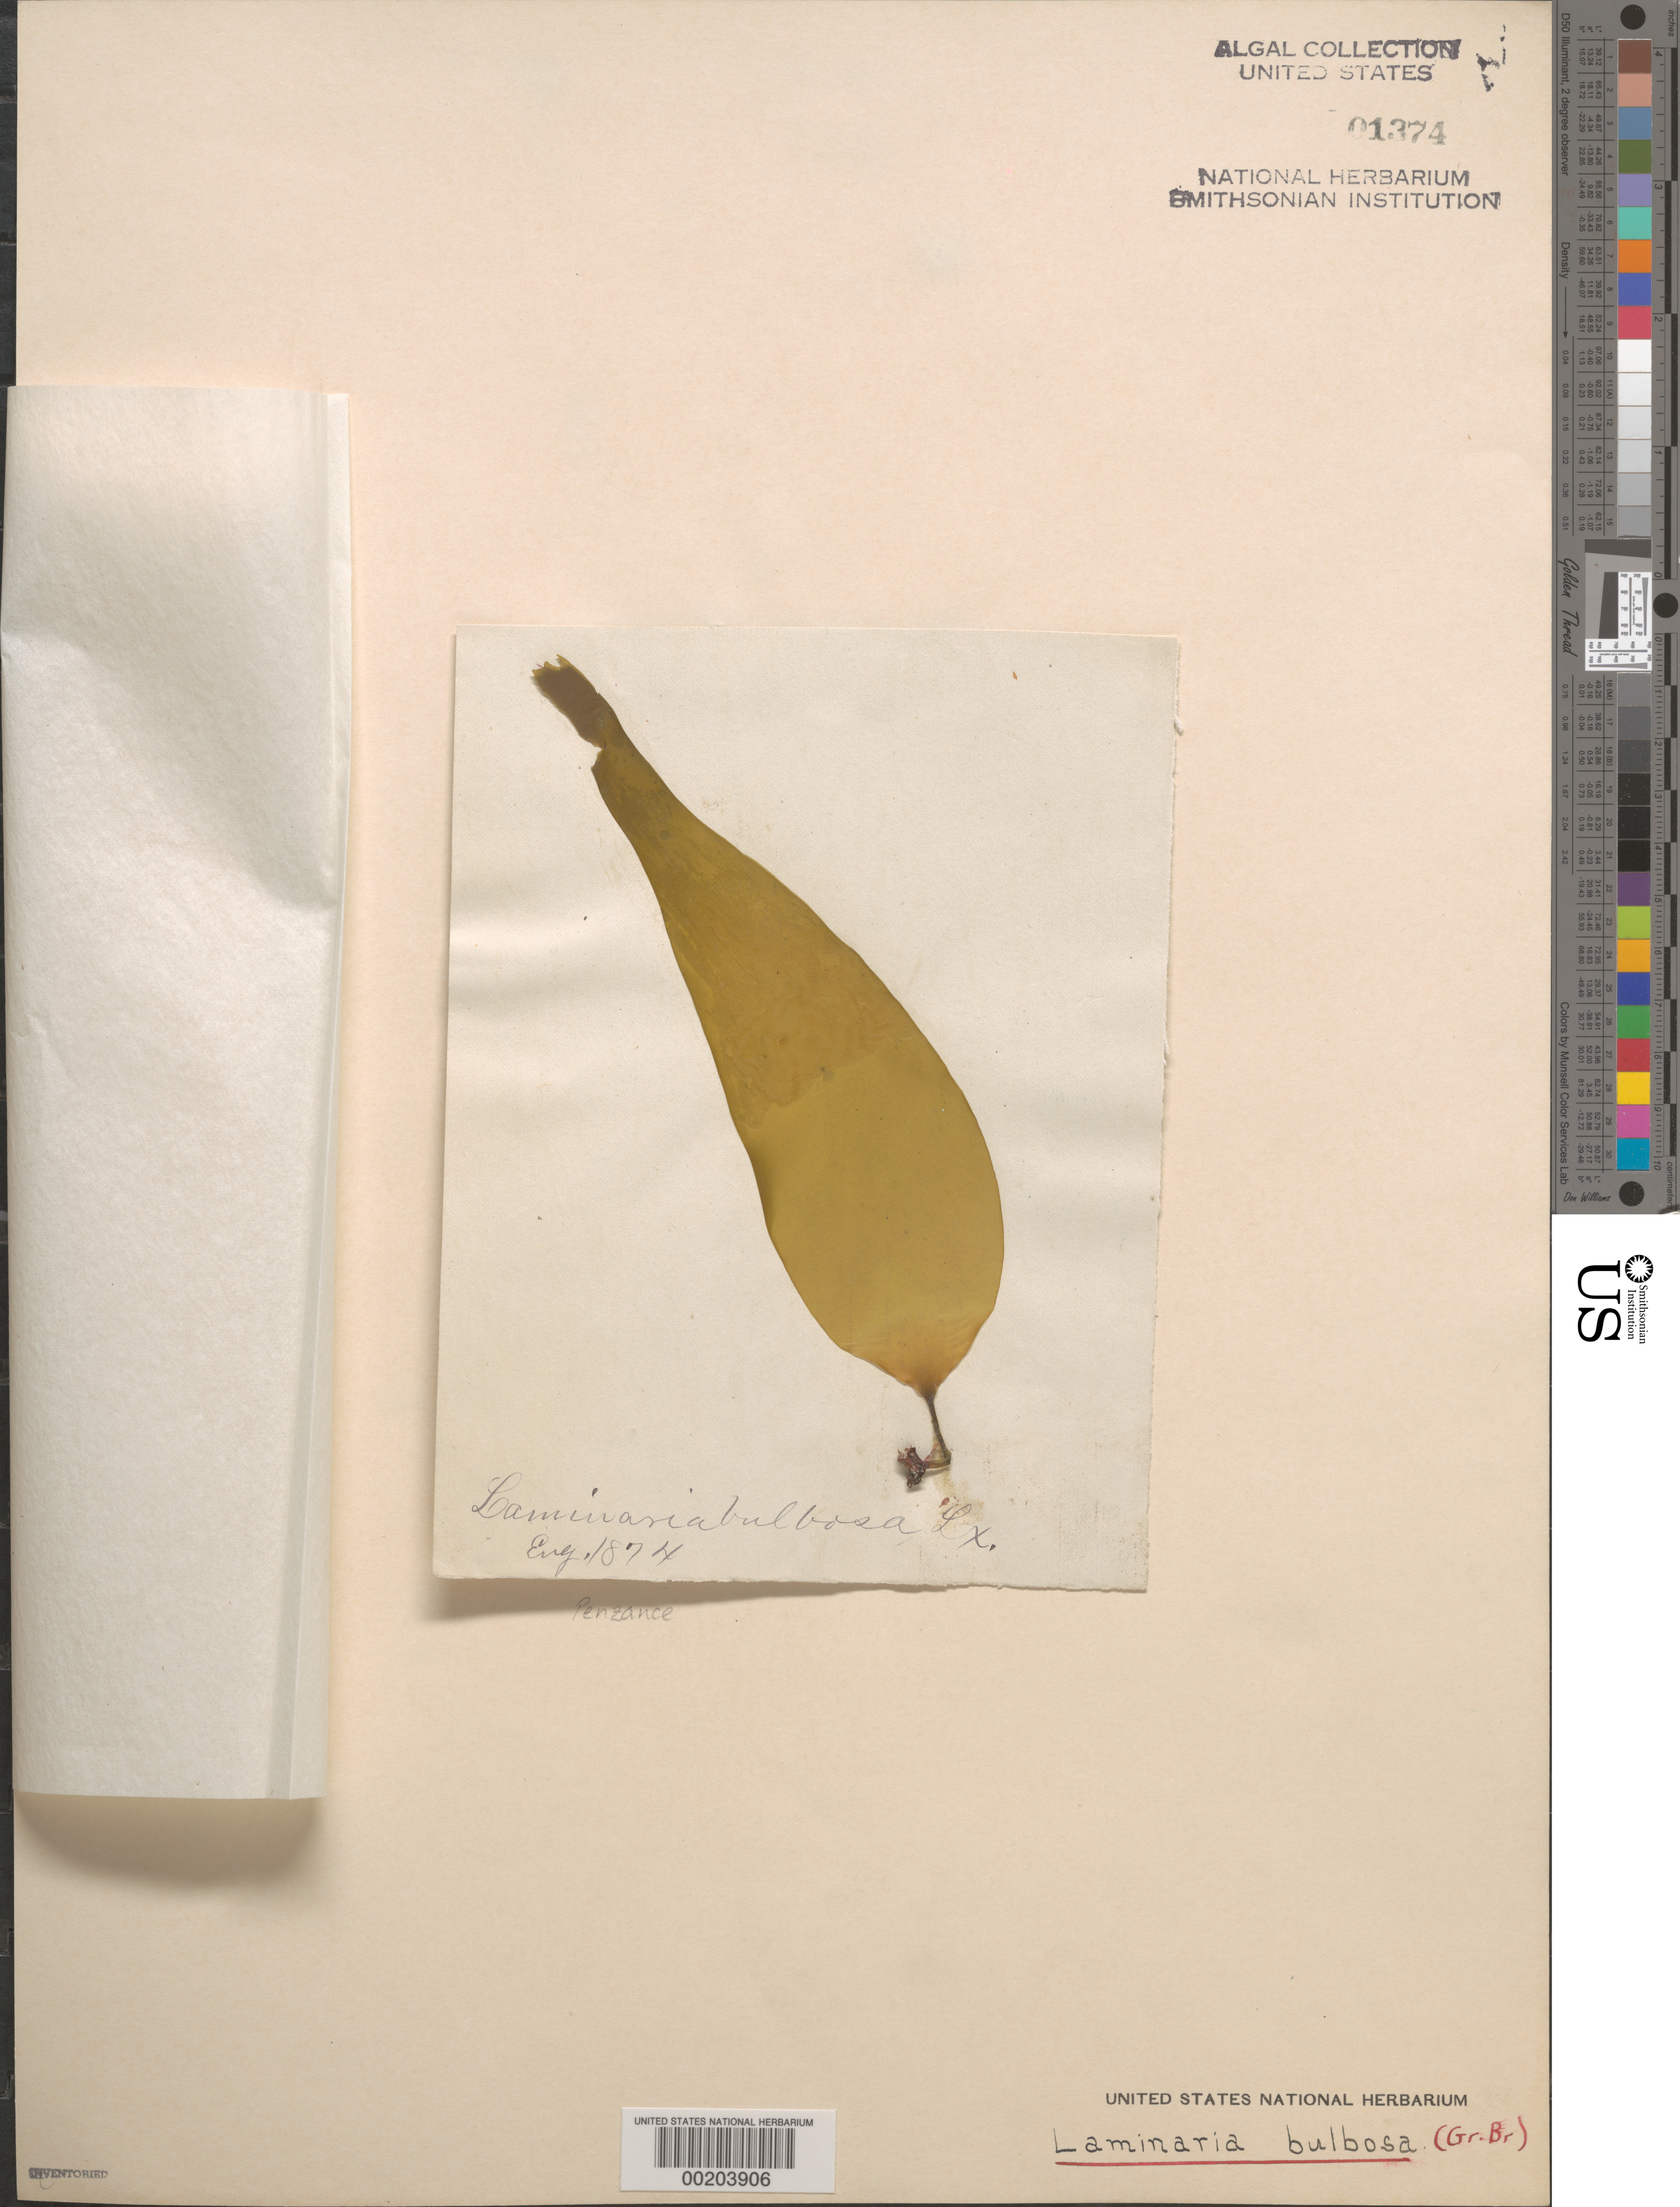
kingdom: Chromista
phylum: Foraminifera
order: Astrorhizida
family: Hyperamminidae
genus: Saccorhiza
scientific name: Saccorhiza polyschides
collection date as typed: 1874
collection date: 1874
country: United Kingdom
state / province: England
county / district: Cornwall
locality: Penzance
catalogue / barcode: US 1374